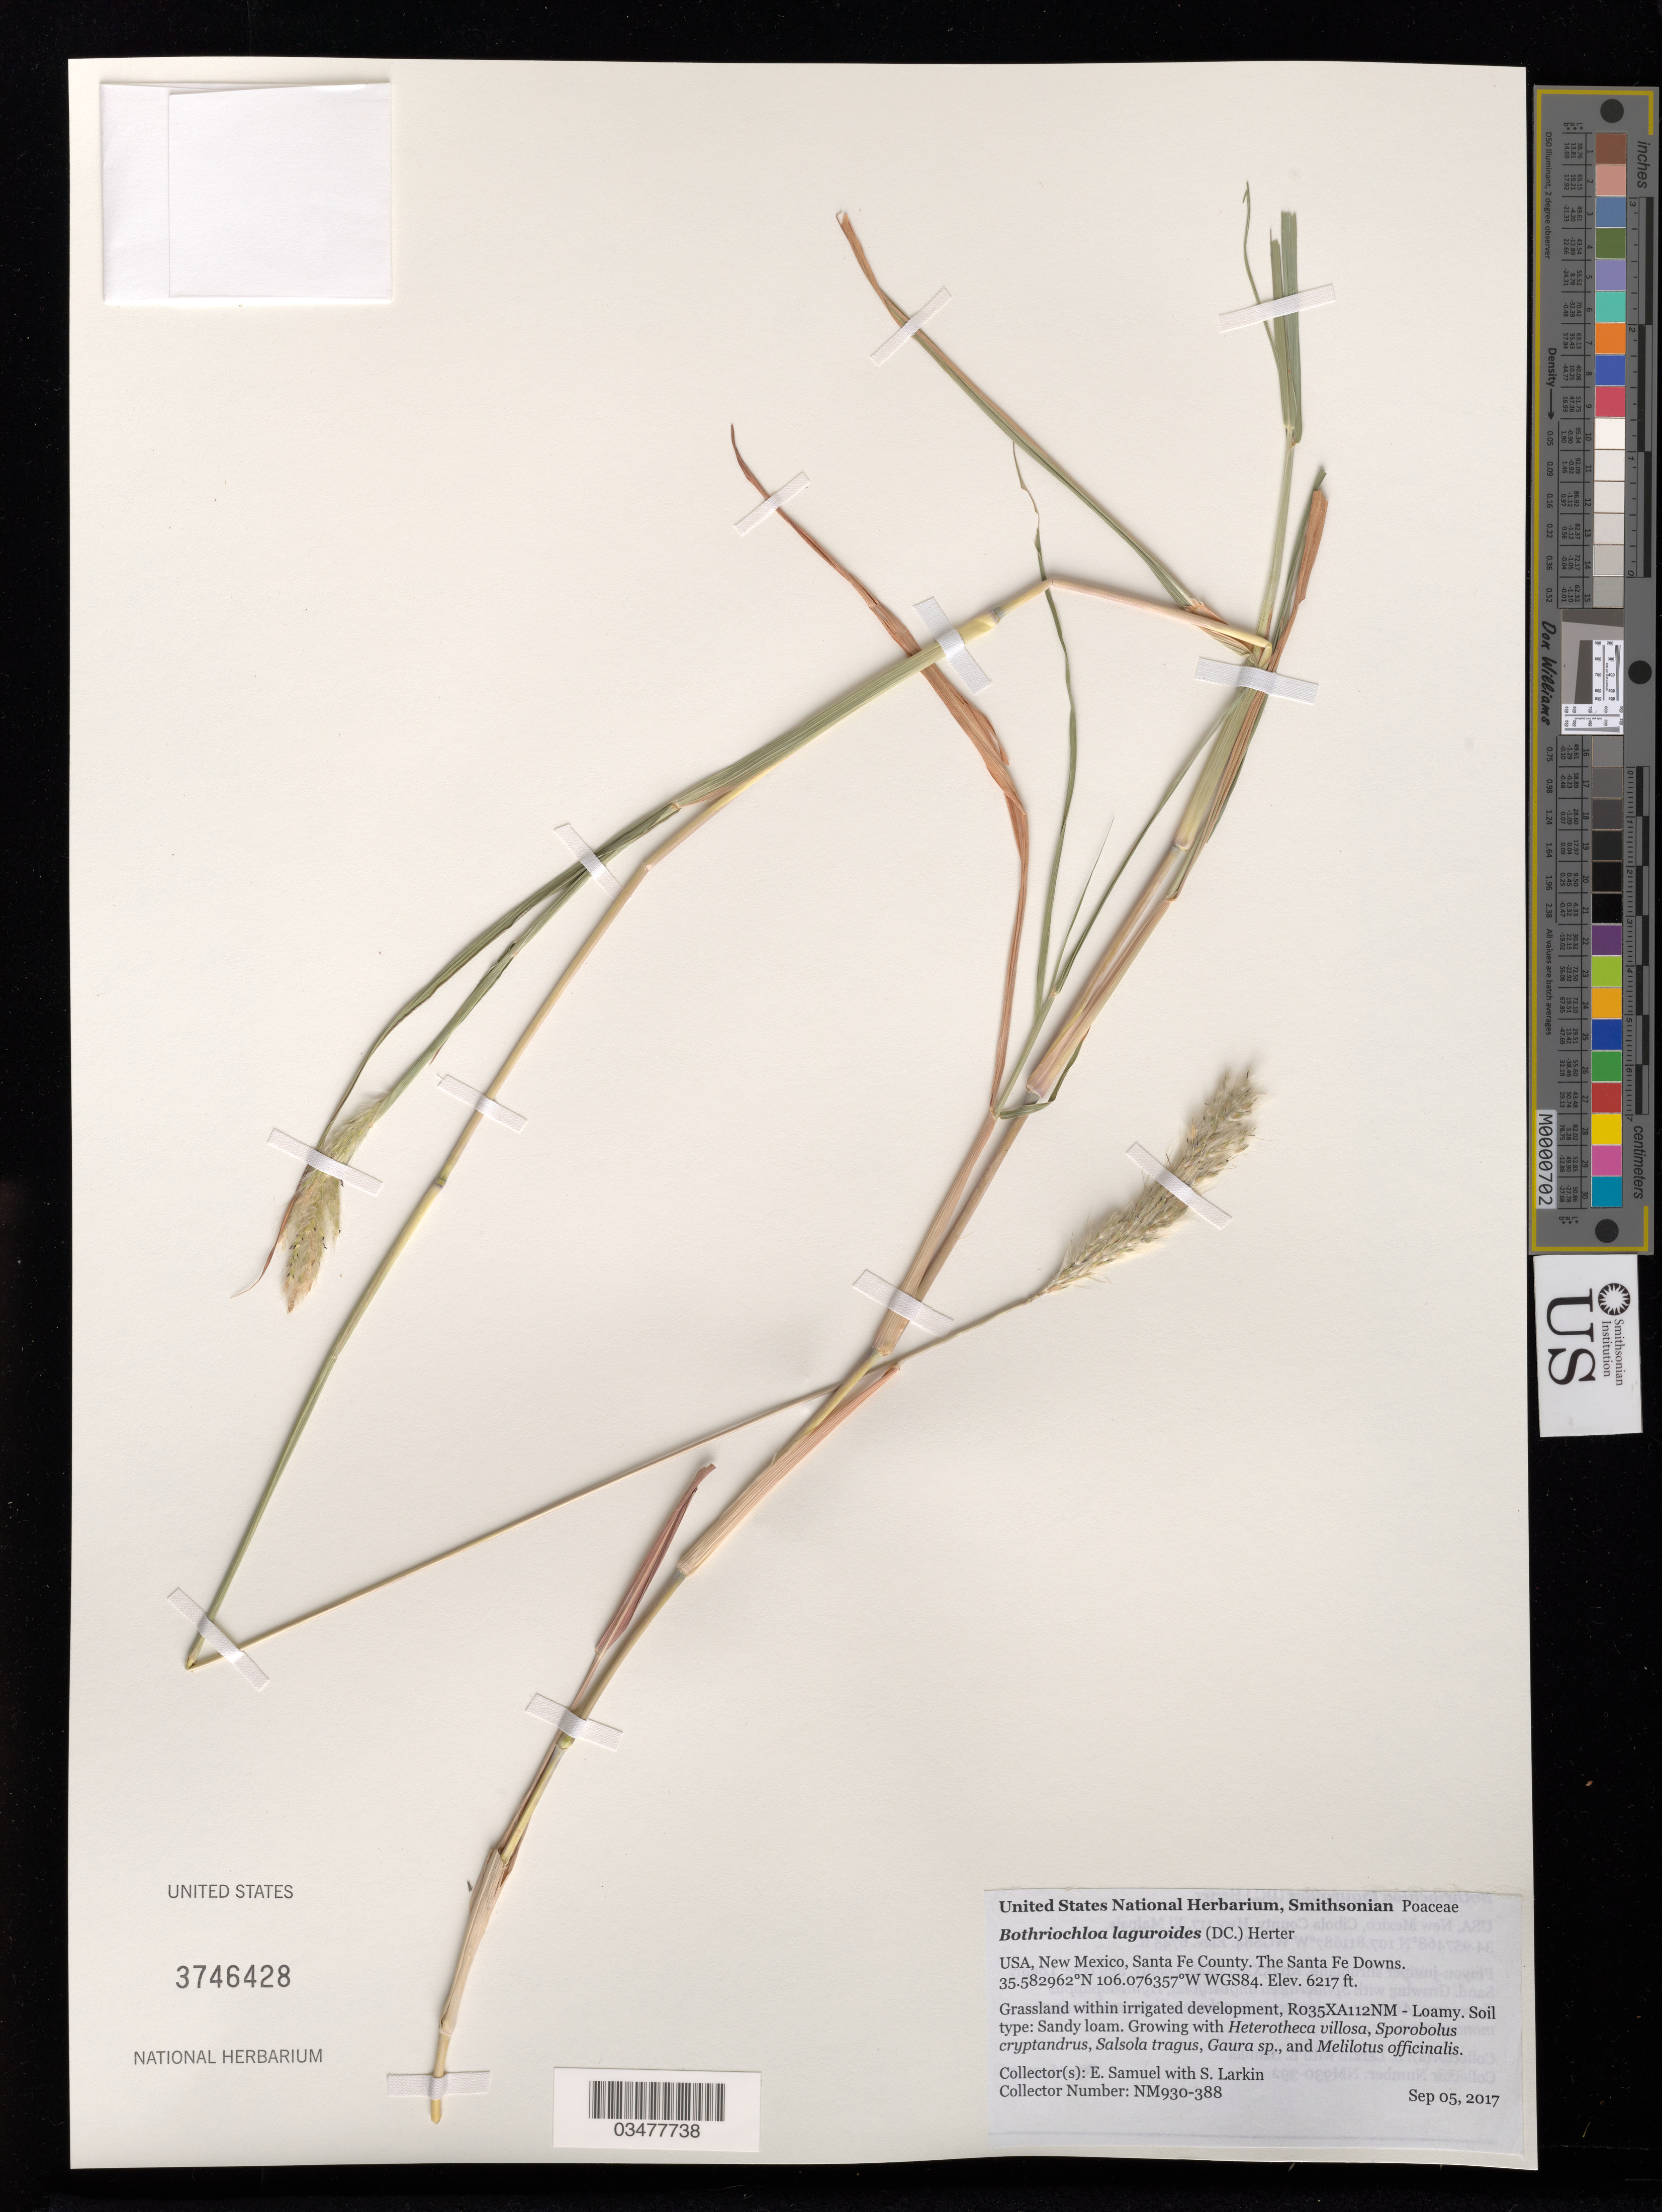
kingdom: Plantae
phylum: Tracheophyta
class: Liliopsida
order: Poales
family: Poaceae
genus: Bothriochloa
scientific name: Bothriochloa laguroides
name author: (DC.) Herter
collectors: E. Samuel & S. Larkin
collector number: NM930-388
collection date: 2017-09-05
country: United States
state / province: New Mexico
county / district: Santa Fe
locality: The Santa Fe Downs, The Downs entrance road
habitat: R035XA112NM - Loamy. Sandy loam. Grassland within irrigated development. With Salsola tragus, Gaura sp., Melilotus officinalis, etc.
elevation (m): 1895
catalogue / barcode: US 3746428